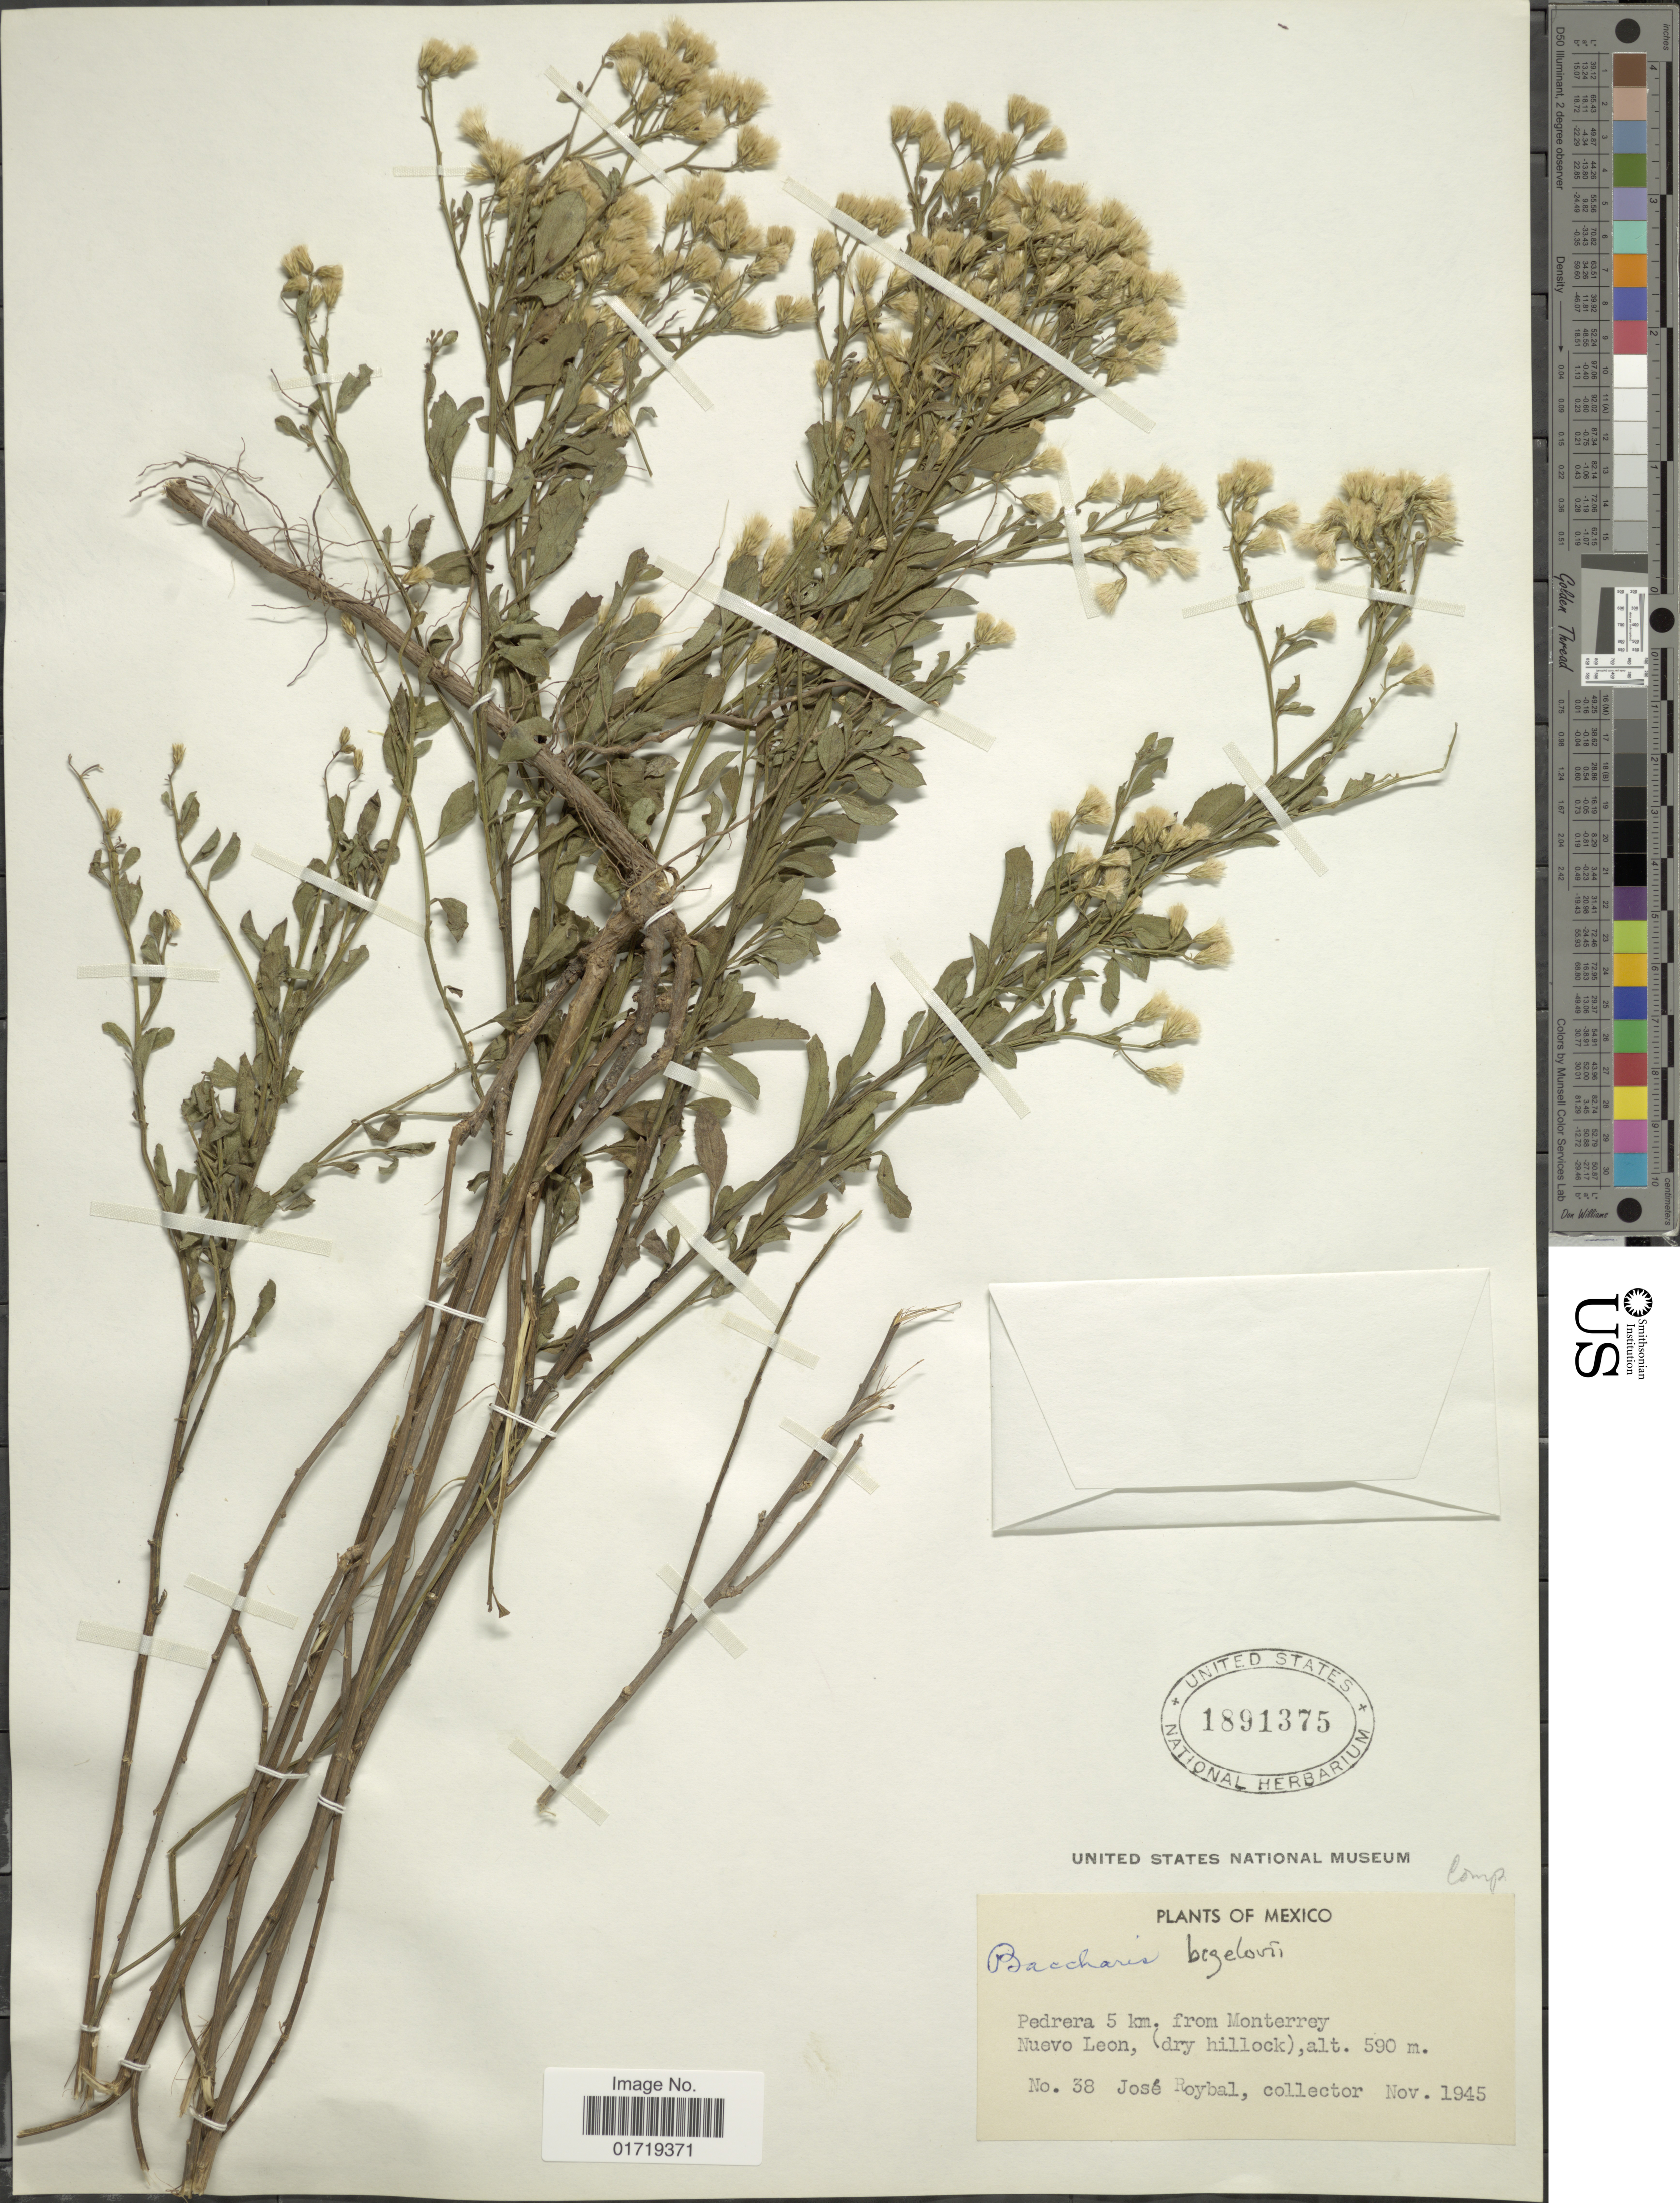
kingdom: Plantae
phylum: Tracheophyta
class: Magnoliopsida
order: Asterales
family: Asteraceae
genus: Baccharis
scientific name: Baccharis bigelovii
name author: A. Gray in Torr.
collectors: J. J. Roybal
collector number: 38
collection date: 1945-11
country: Mexico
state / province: Nuevo León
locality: Pedrera 5 km. from Monterrey, Nuevo Leon, (dry hillock)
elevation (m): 590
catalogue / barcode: US 1891375